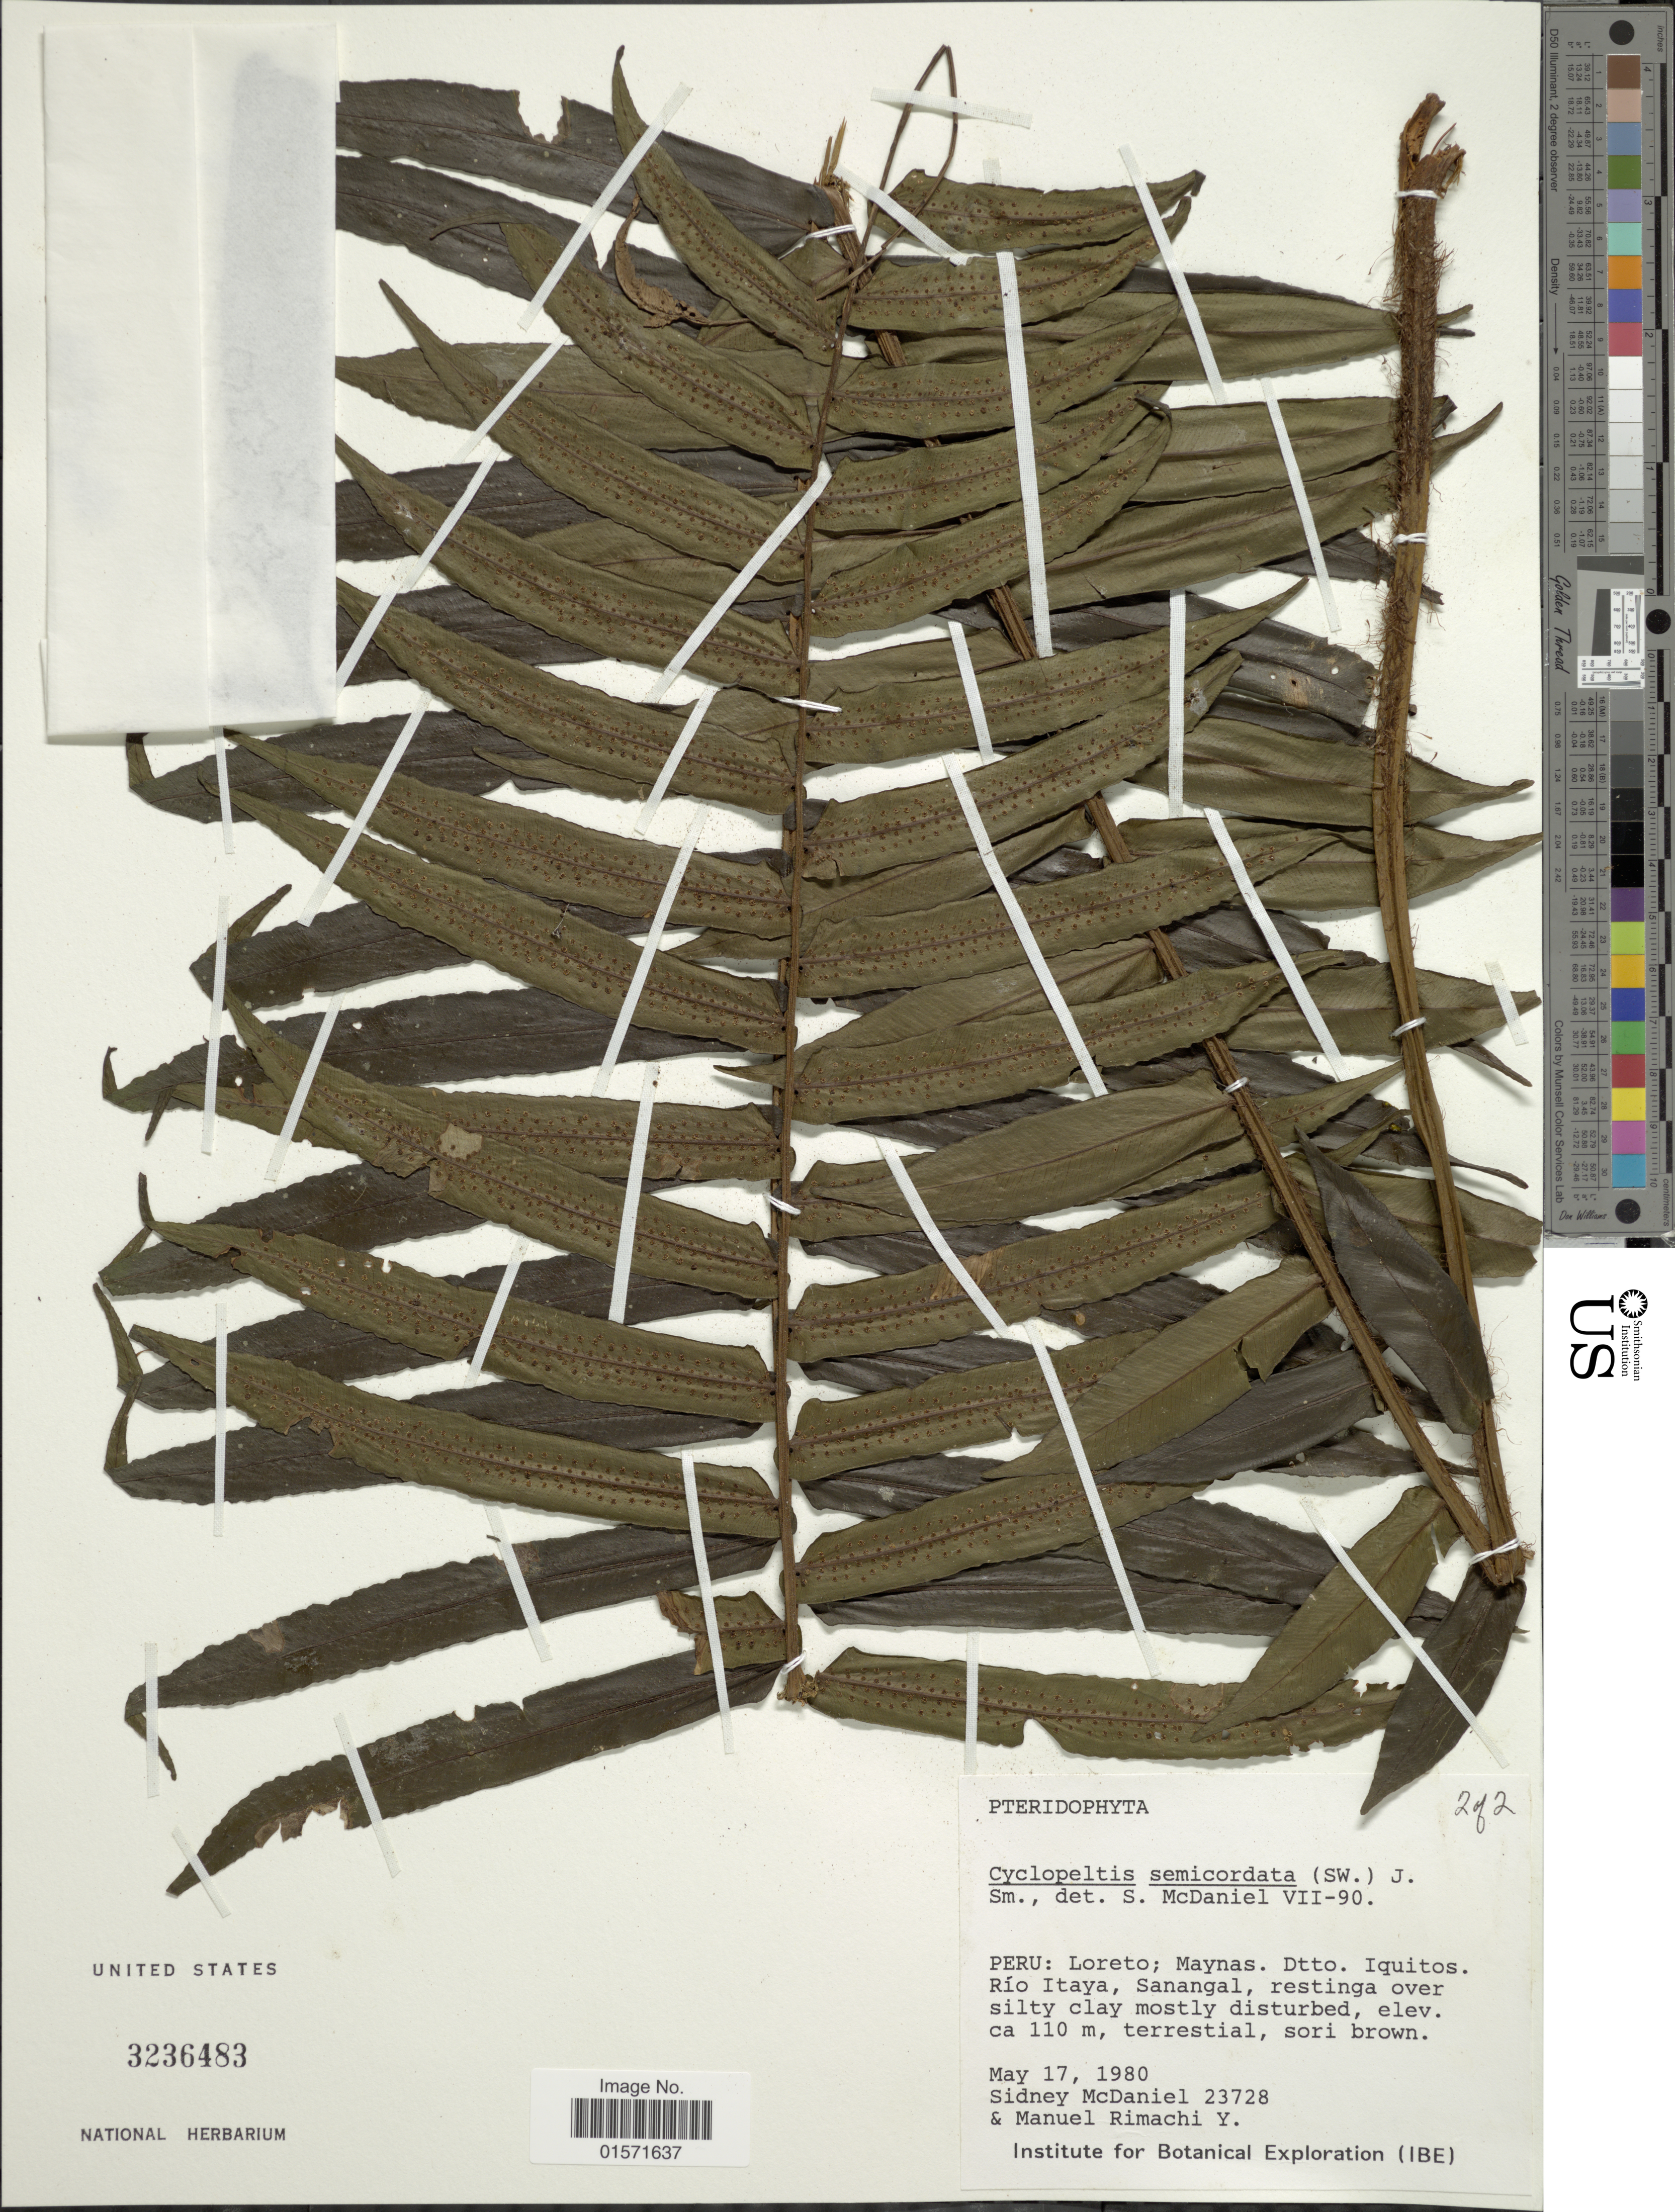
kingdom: Plantae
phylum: Tracheophyta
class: Polypodiopsida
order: Polypodiales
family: Lomariopsidaceae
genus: Cyclopeltis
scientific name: Cyclopeltis semicordata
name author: (Sw.) J. Sm.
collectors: S. McDaniel & M. Rimachi Y.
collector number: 23728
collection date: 1980-05-17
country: Peru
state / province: Loreto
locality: Maynas, Dtto. Iquitos. Rio Itaya, Sanangal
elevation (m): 110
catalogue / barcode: US 3236483